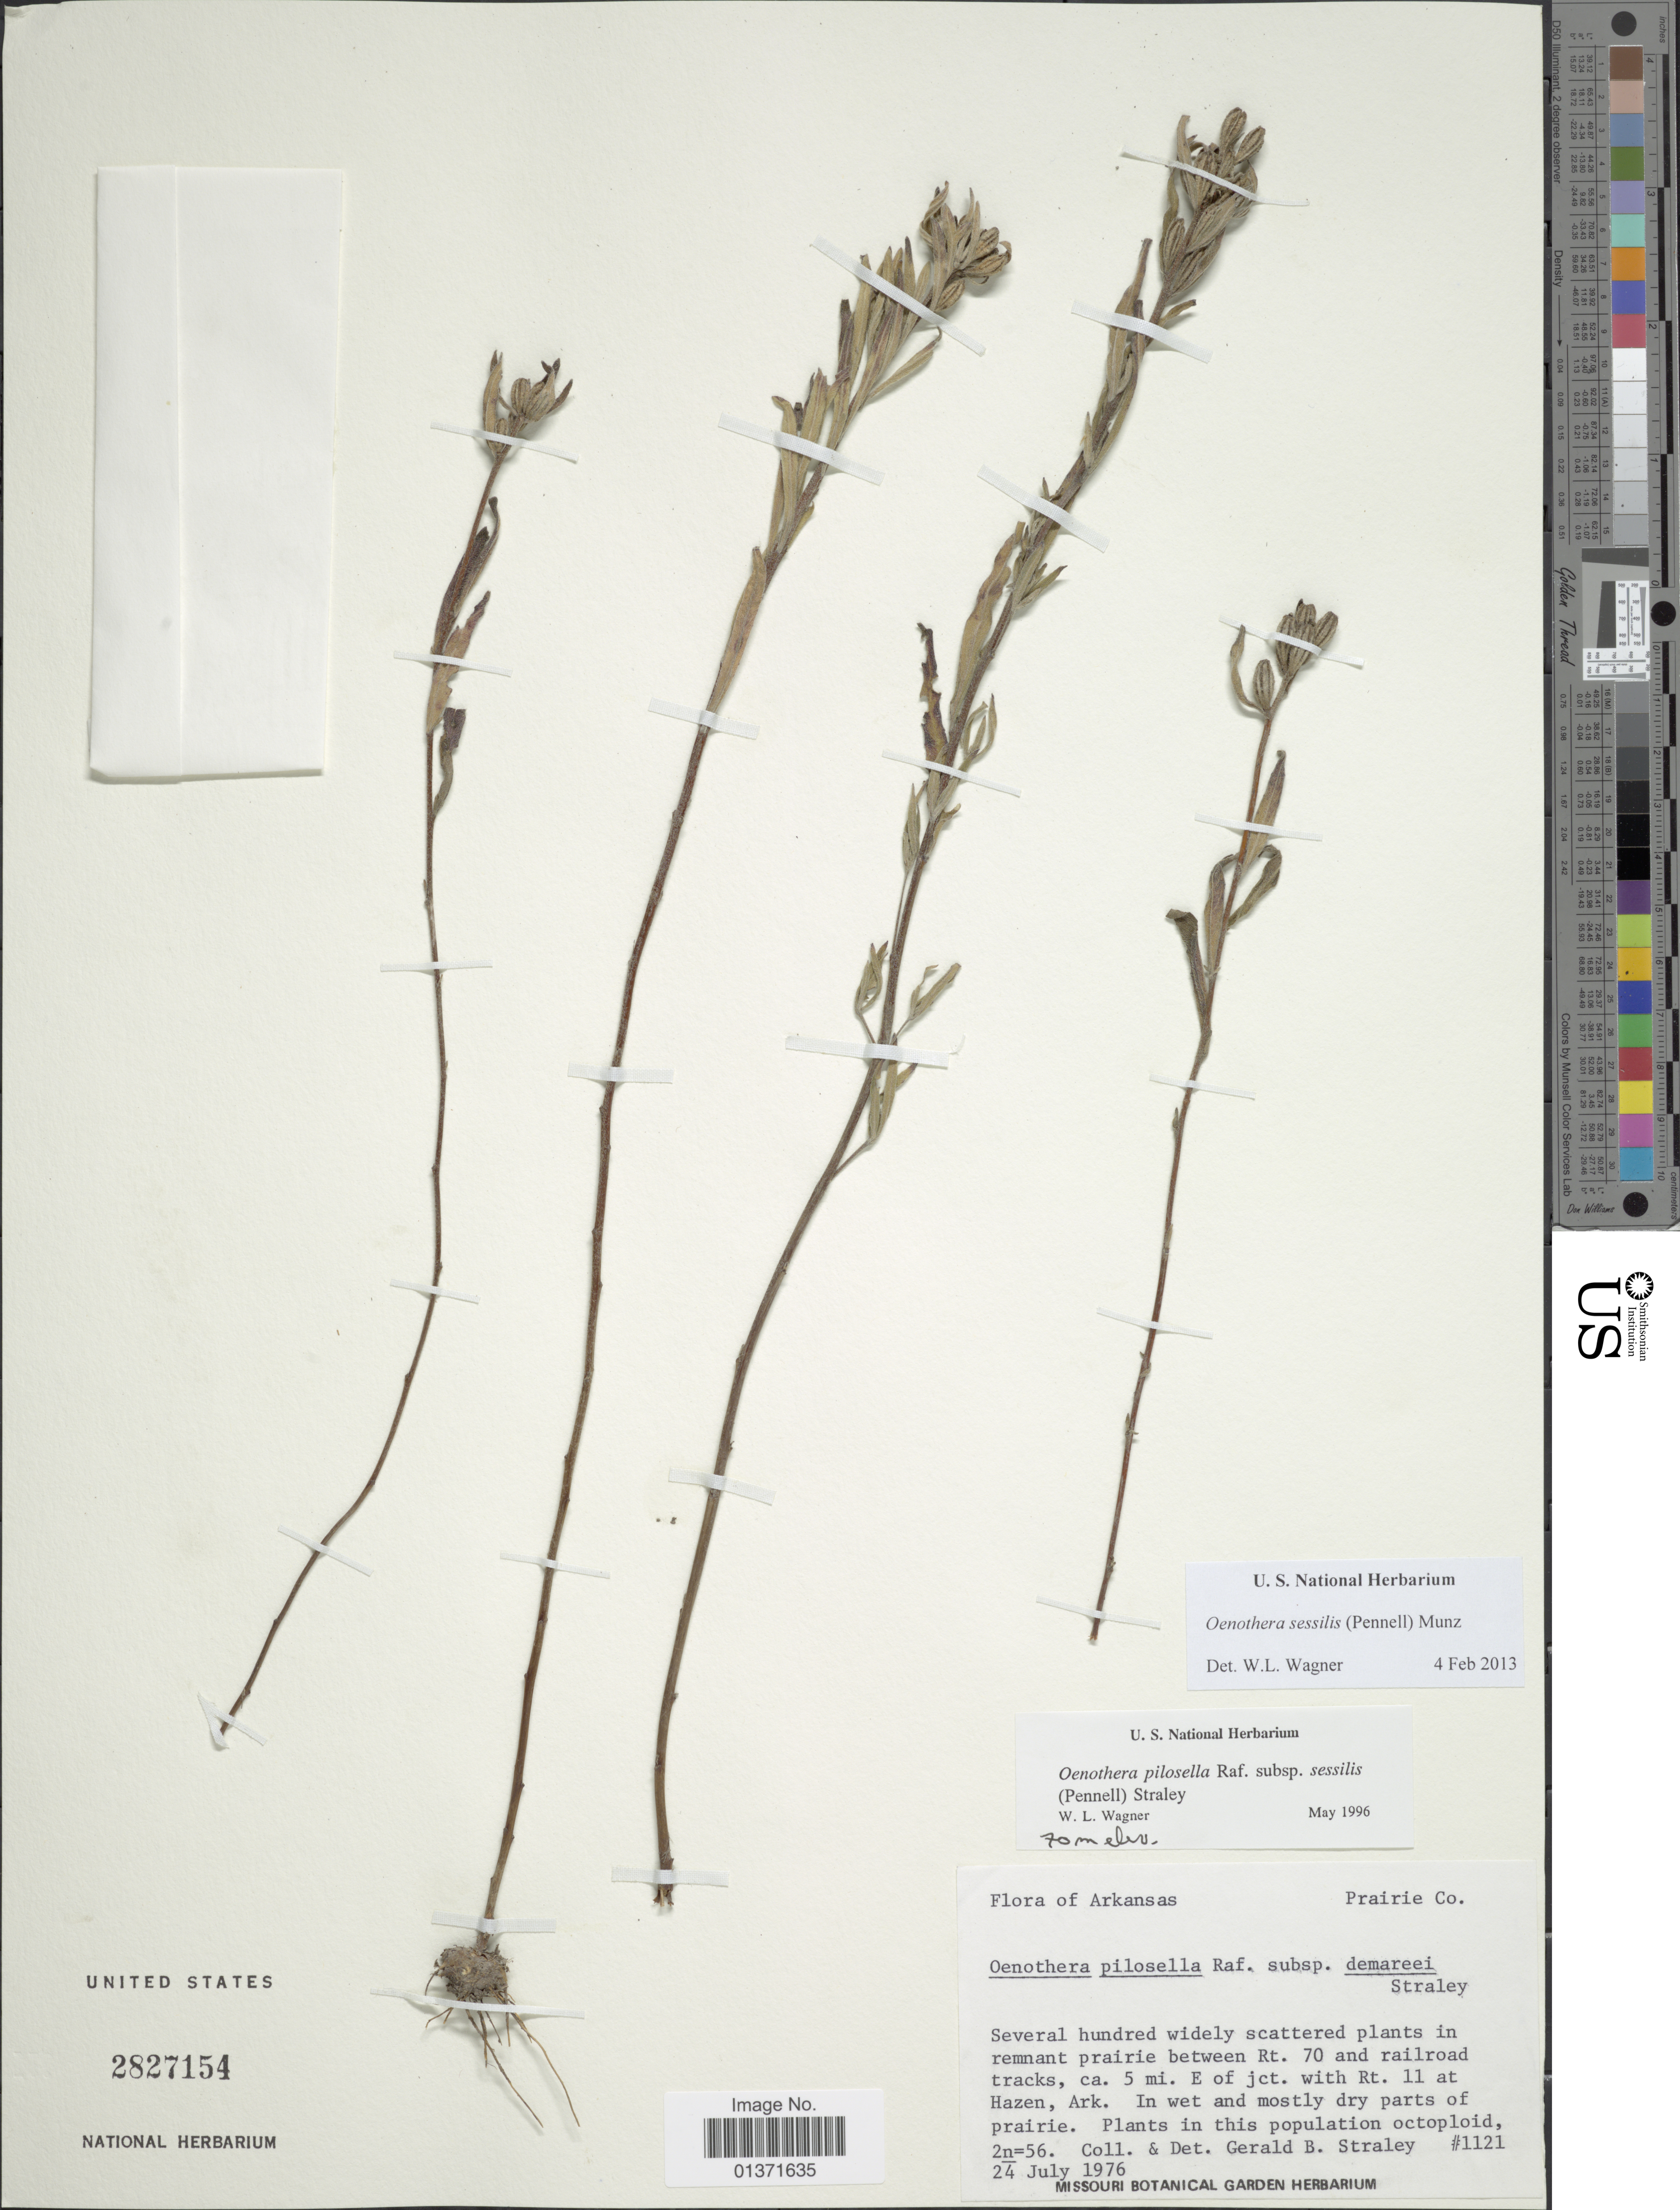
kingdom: Plantae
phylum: Tracheophyta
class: Magnoliopsida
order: Myrtales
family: Onagraceae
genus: Oenothera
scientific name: Oenothera sessilis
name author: (Pennell) Munz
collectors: G. Straley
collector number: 1121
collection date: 1976-07-24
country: United States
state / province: Arkansas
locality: Prairie Co., between Rt. 70 and railroad tracks, ca 5 mi E of jct. with Rt. 11 at Hazen, Ark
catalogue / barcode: US 2827154